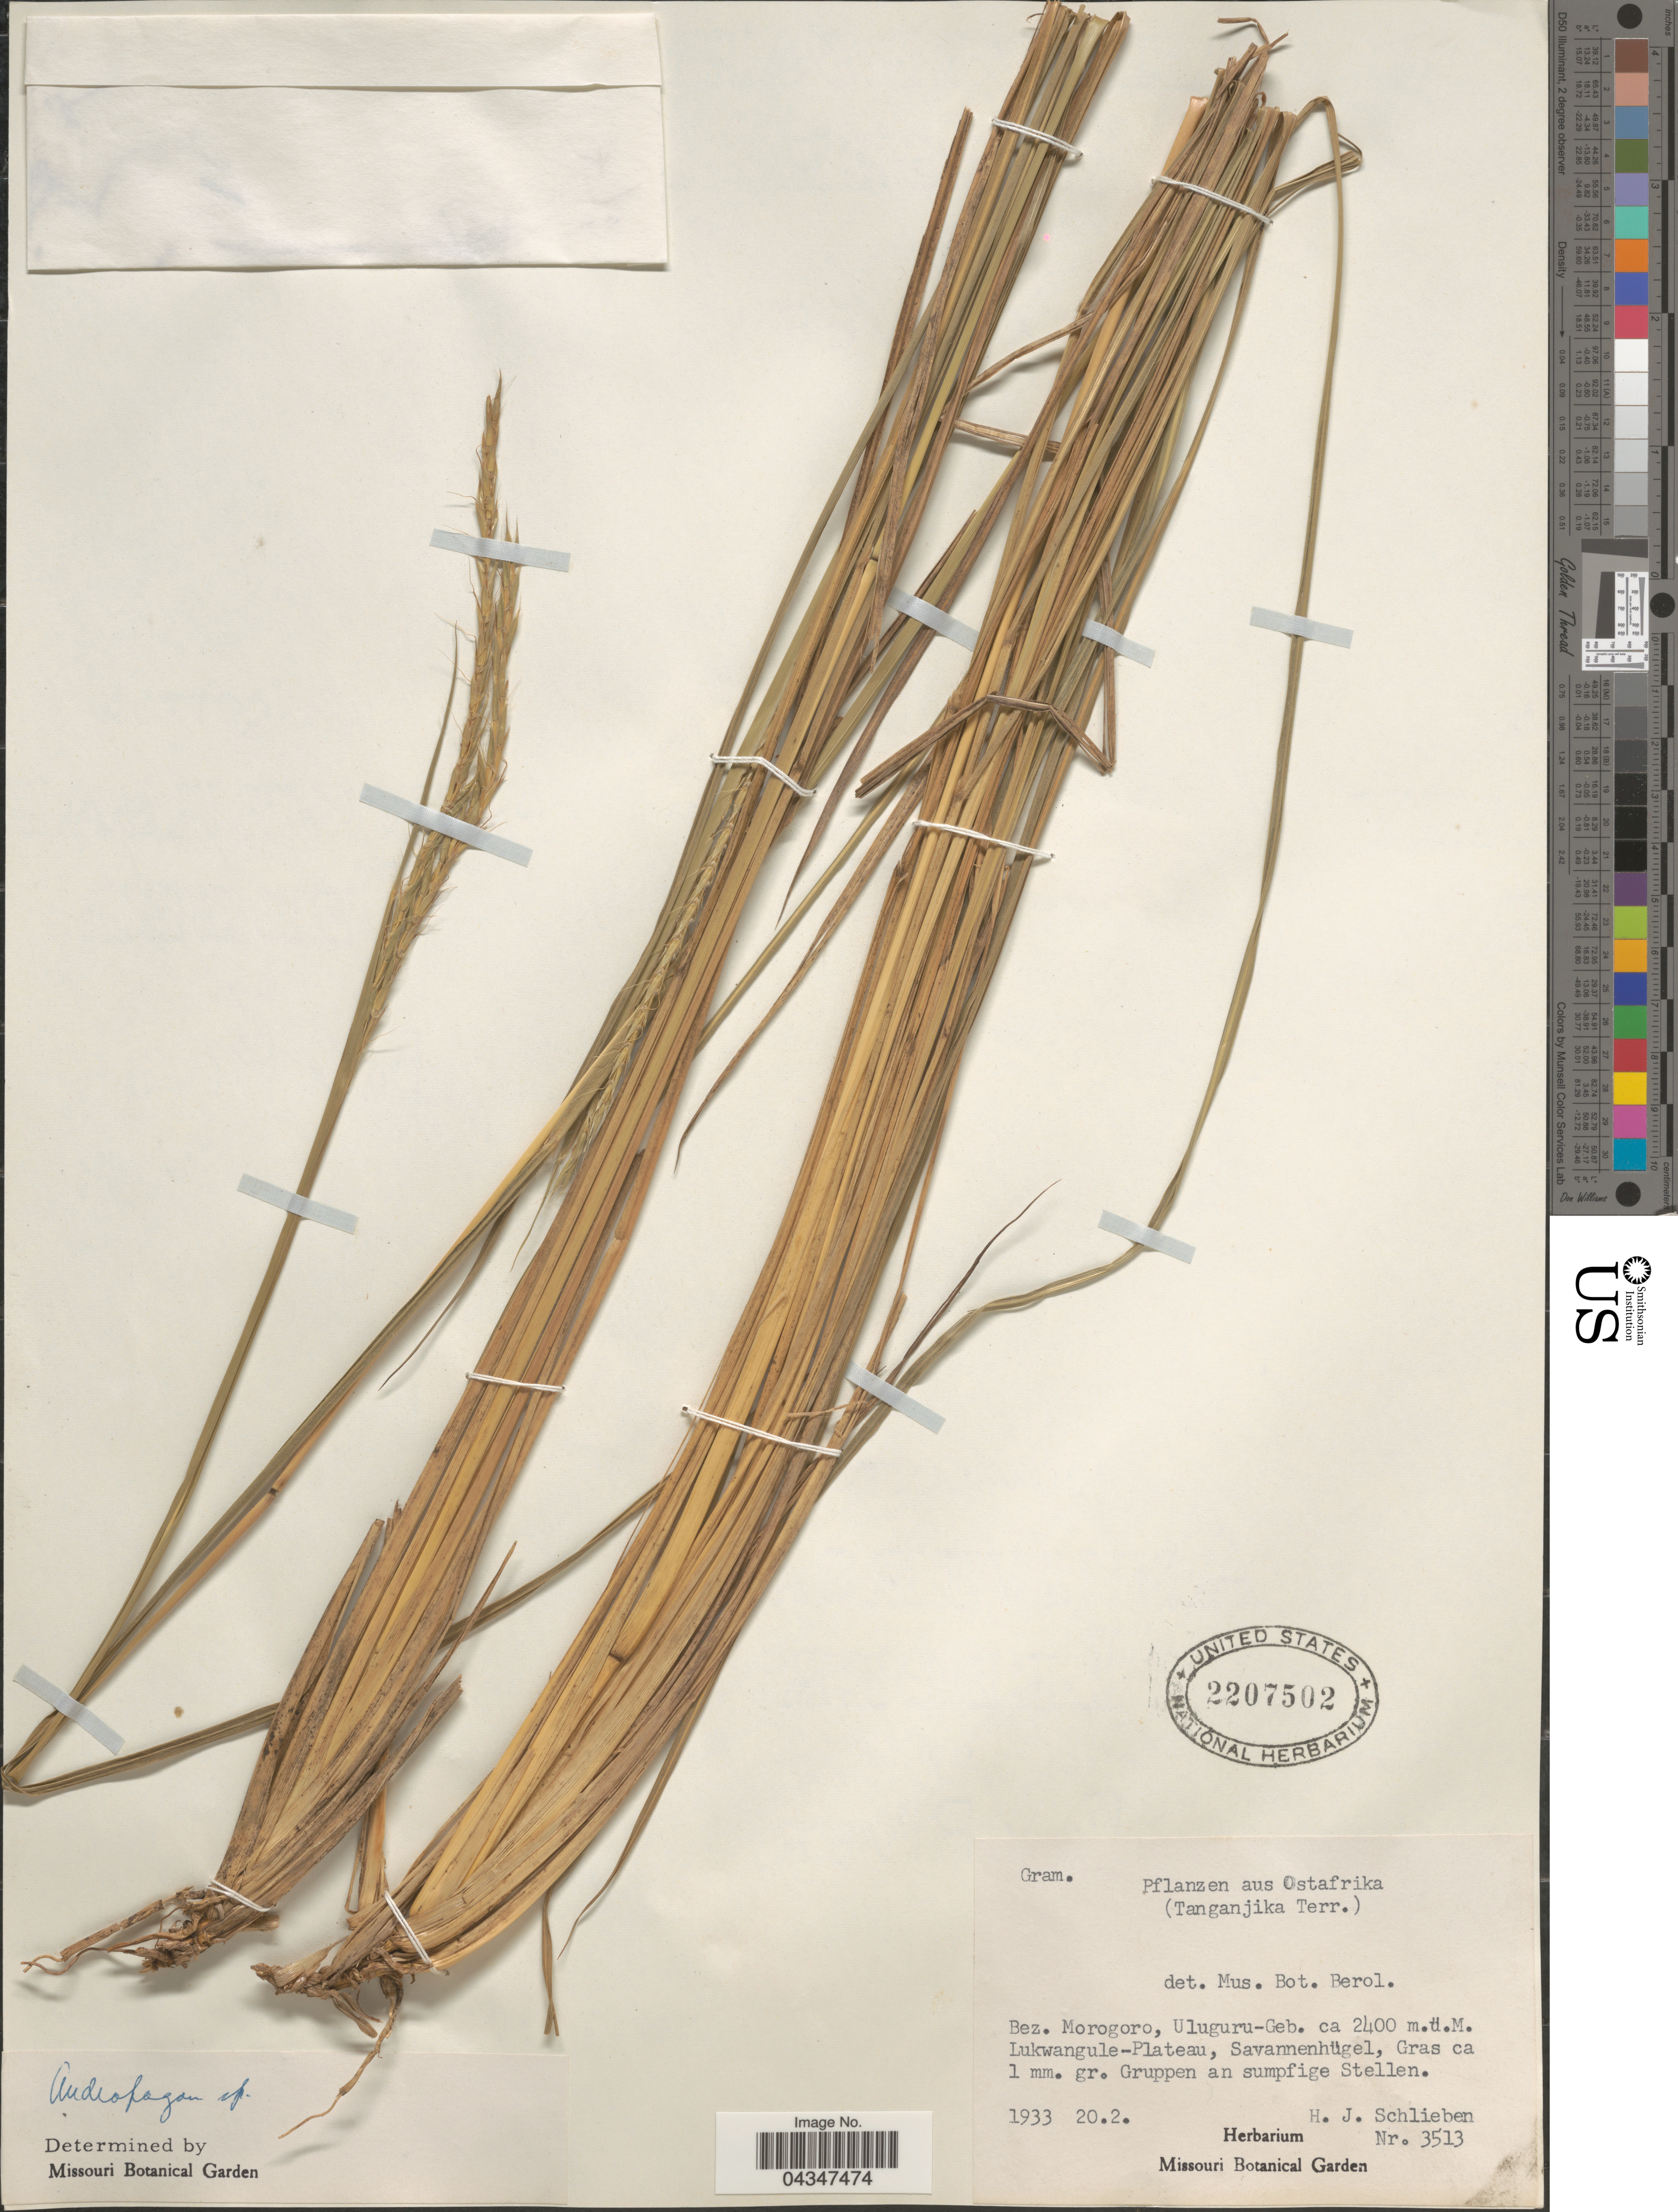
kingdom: Plantae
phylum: Tracheophyta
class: Liliopsida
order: Poales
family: Poaceae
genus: Andropogon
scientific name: Andropogon sp.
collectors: H. J. Schlieben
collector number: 3513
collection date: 1933-02-20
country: Tanzania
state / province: Morogoro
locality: Ostafrika (Tanganjika Terr.). Bez. Morogoro, Uluguru-Geb. Lukwangule-Plateau, Savannehügel.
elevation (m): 2400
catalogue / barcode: US 2207502